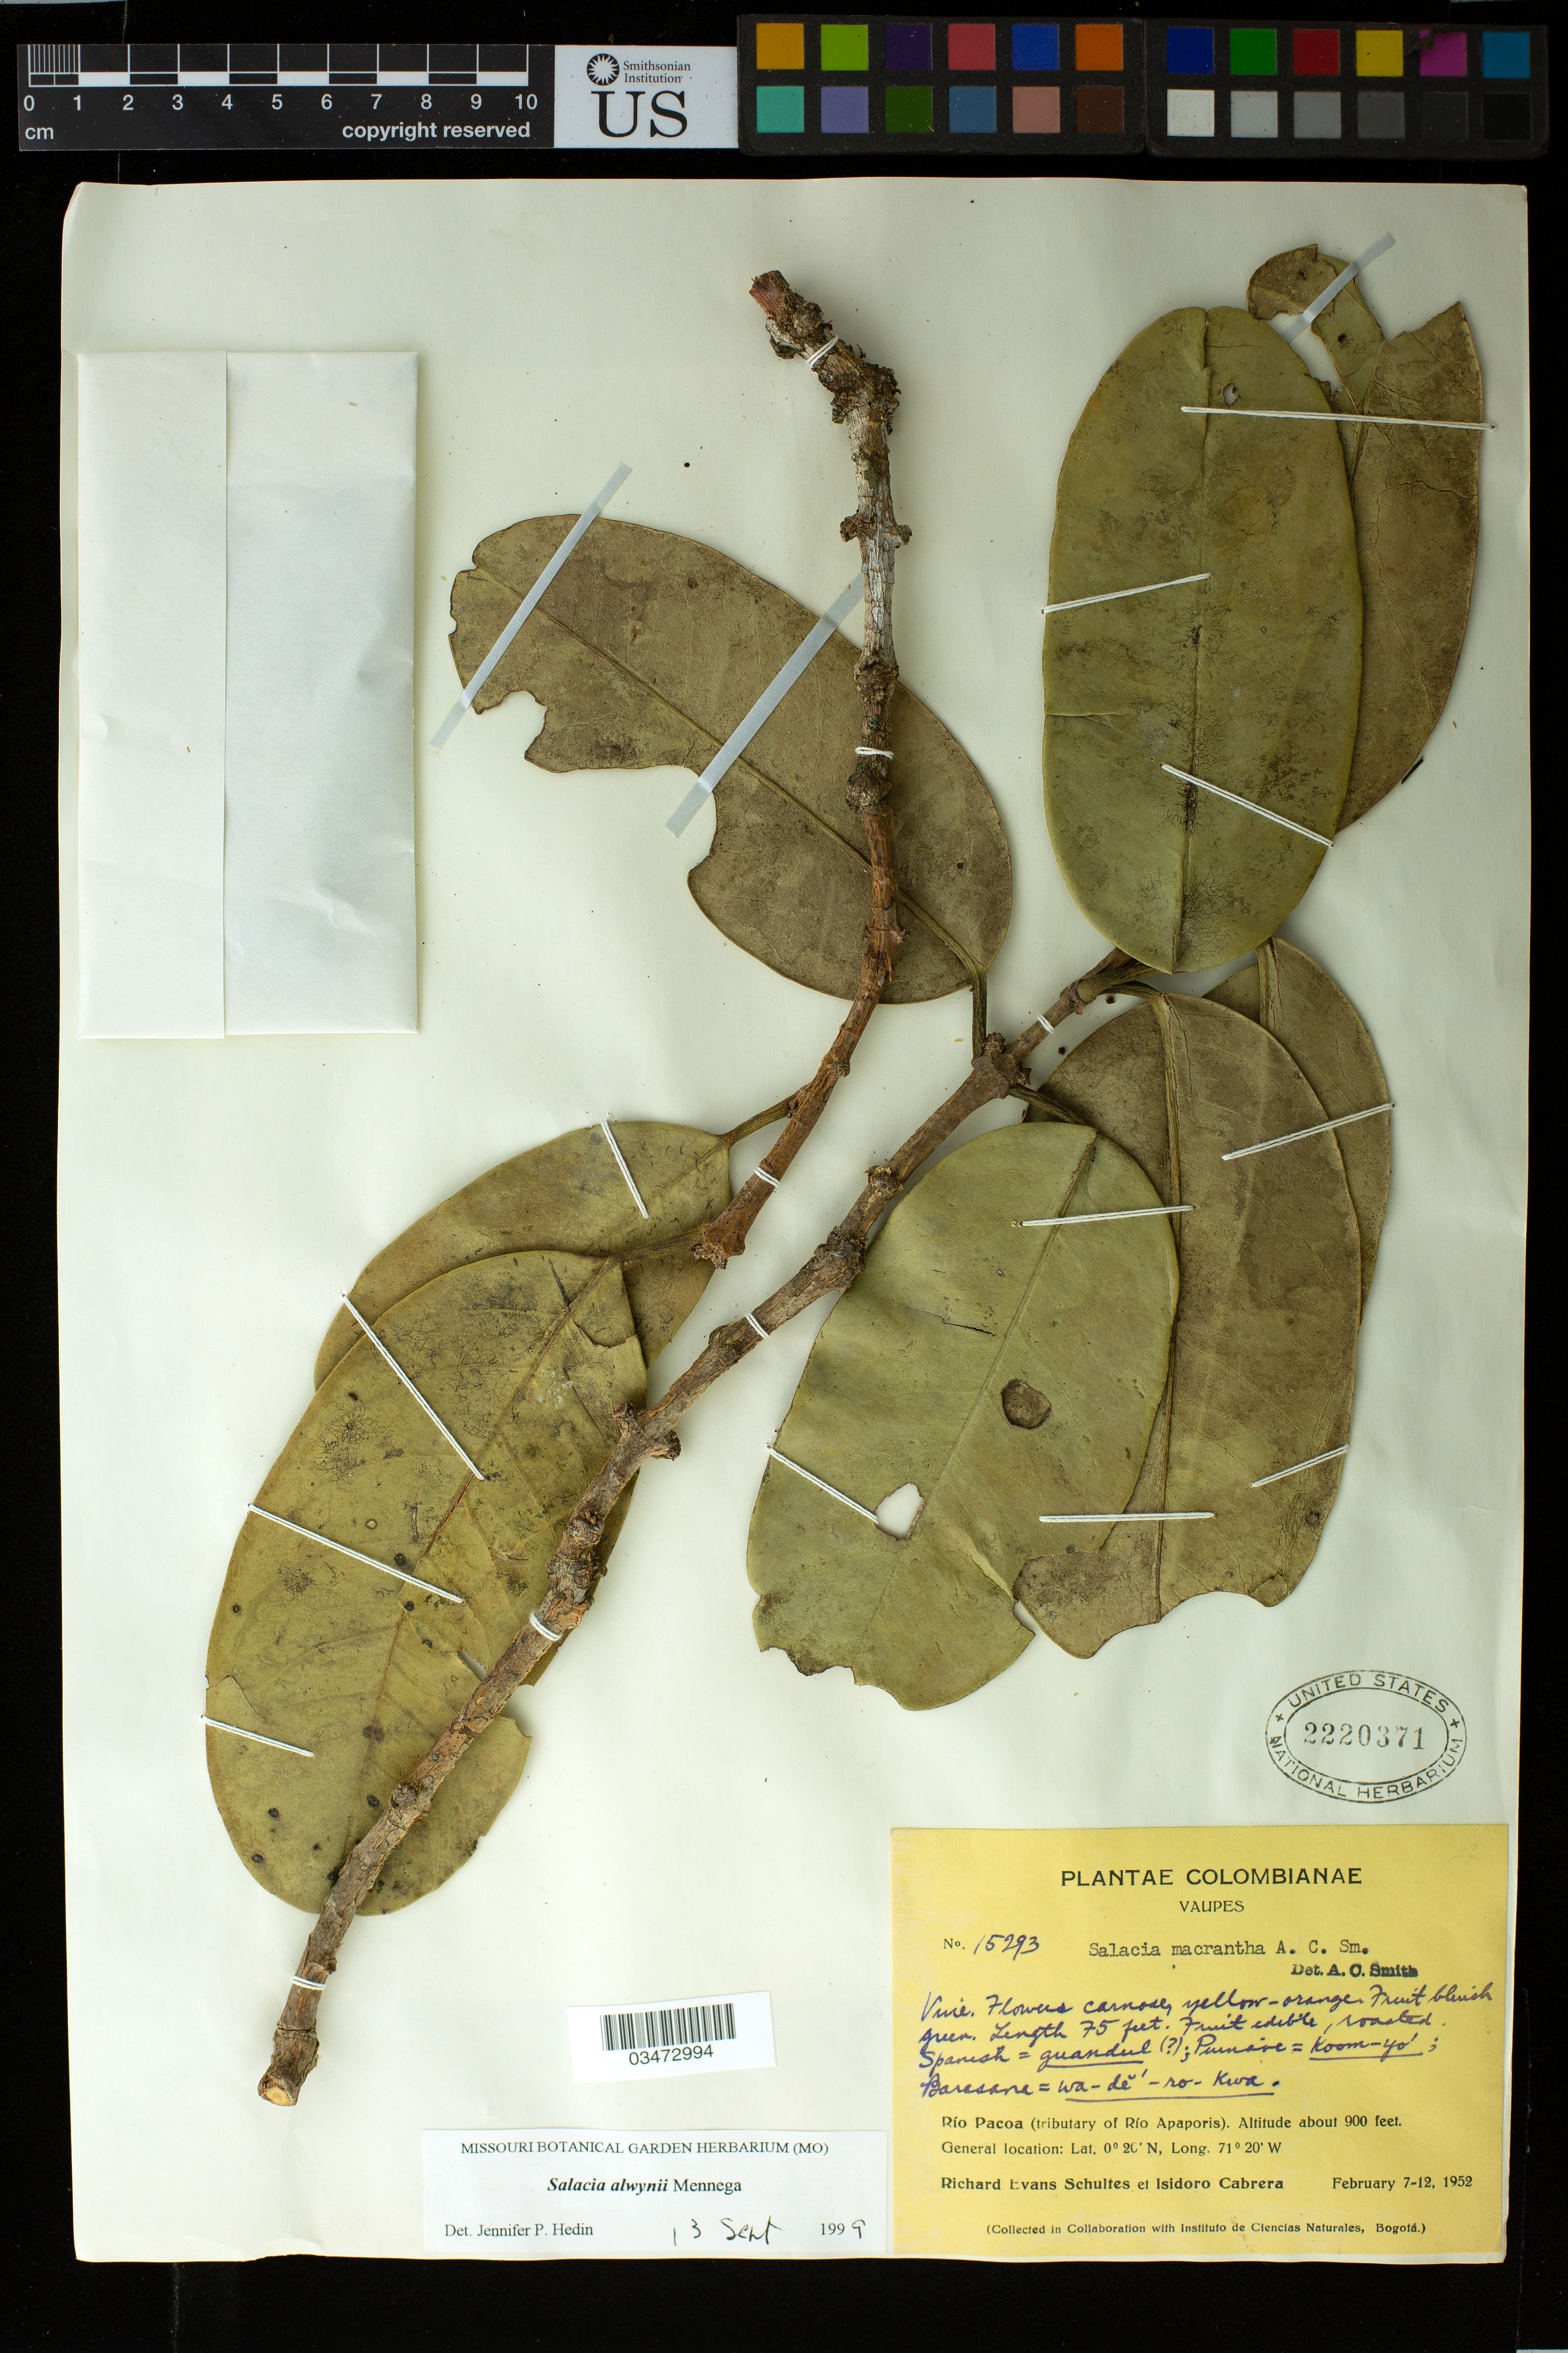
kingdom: Plantae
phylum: Tracheophyta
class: Magnoliopsida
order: Celastrales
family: Celastraceae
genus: Salacia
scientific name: Salacia alwynii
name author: Mennega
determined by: Hedin, J. P.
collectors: R. E. Schultes & I. Cabrera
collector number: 15293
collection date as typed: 07 Feb 1952 to 12 Feb 1952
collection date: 1952-02-07/1952-02-12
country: Colombia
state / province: Vaupés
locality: Río Pacoa (tributary of Río Apaporis)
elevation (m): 274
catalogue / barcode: US 2220371